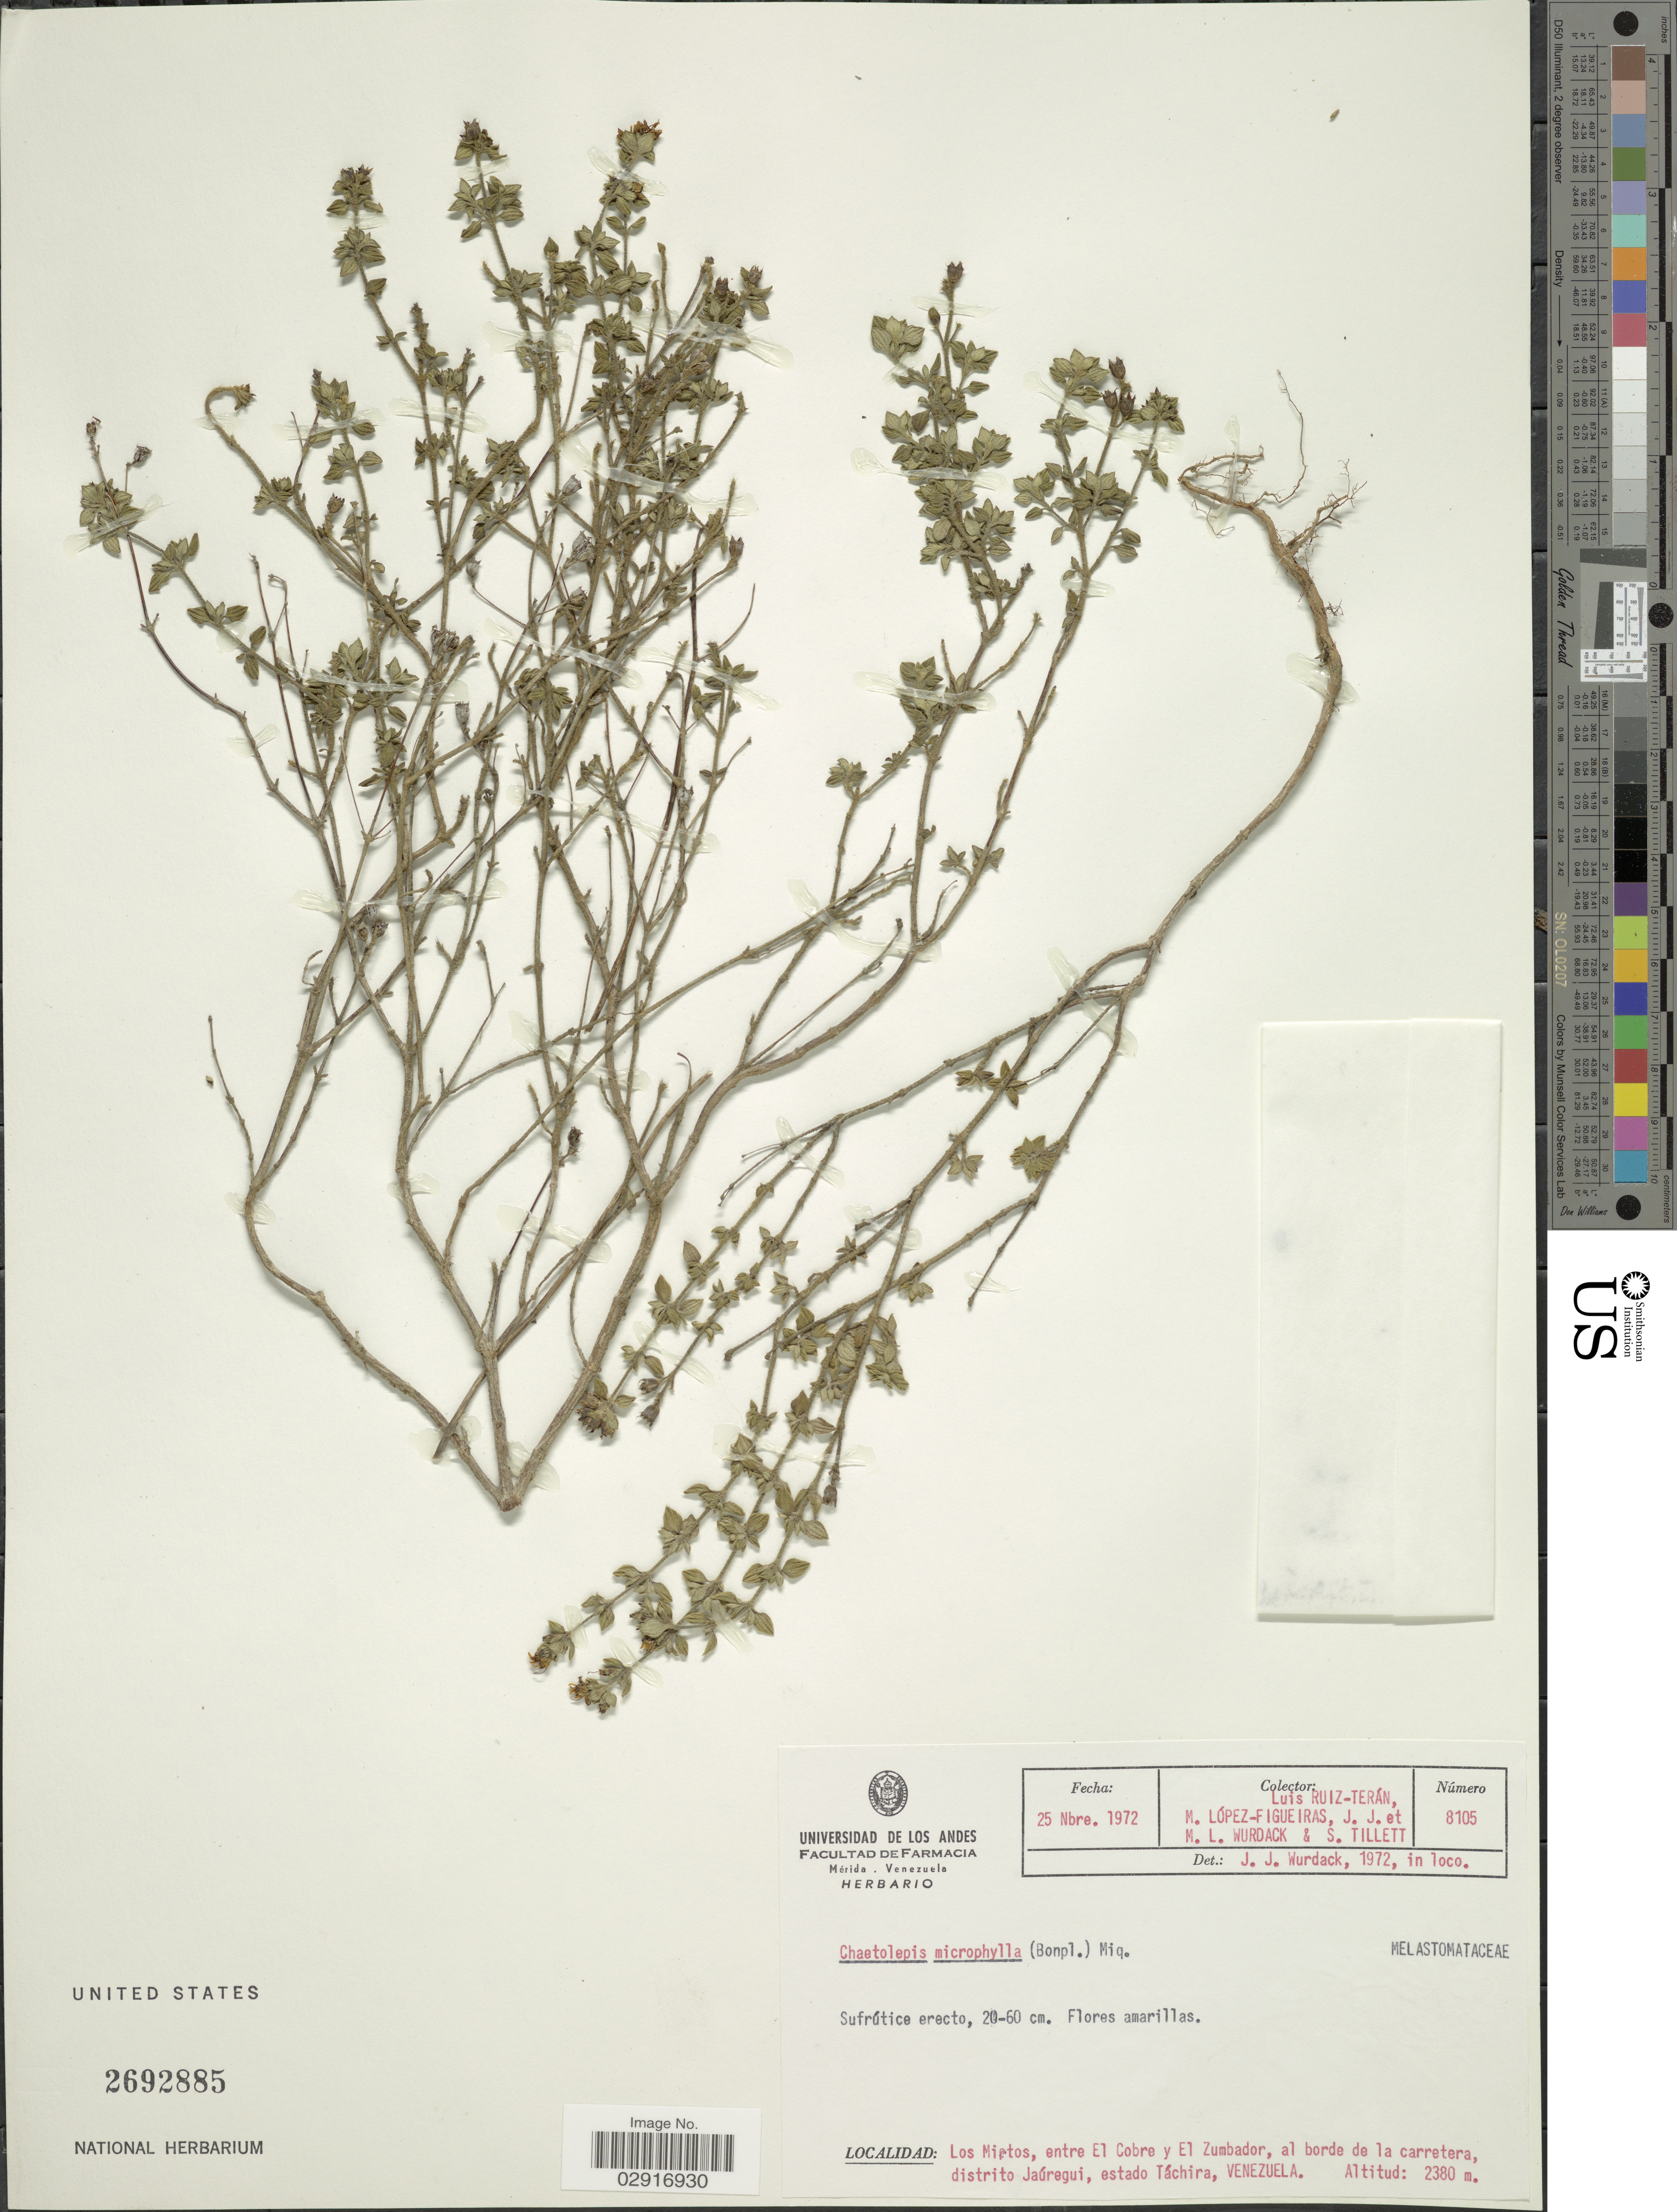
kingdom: Plantae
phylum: Tracheophyta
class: Magnoliopsida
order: Myrtales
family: Melastomataceae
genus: Chaetolepis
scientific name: Chaetolepis microphylla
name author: (Bonpl.) Miq.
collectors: L. E. Ruíz-Terán, M. López Figueiras, J. J. Wurdack & M. L. Wurdack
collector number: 8105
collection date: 1972-11-25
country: Venezuela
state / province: Tachira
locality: Los Mietos, entre El Cobre y El Zumbador, al borde de la carretera, distrito Jaúregui.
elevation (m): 2380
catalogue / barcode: US 2692885